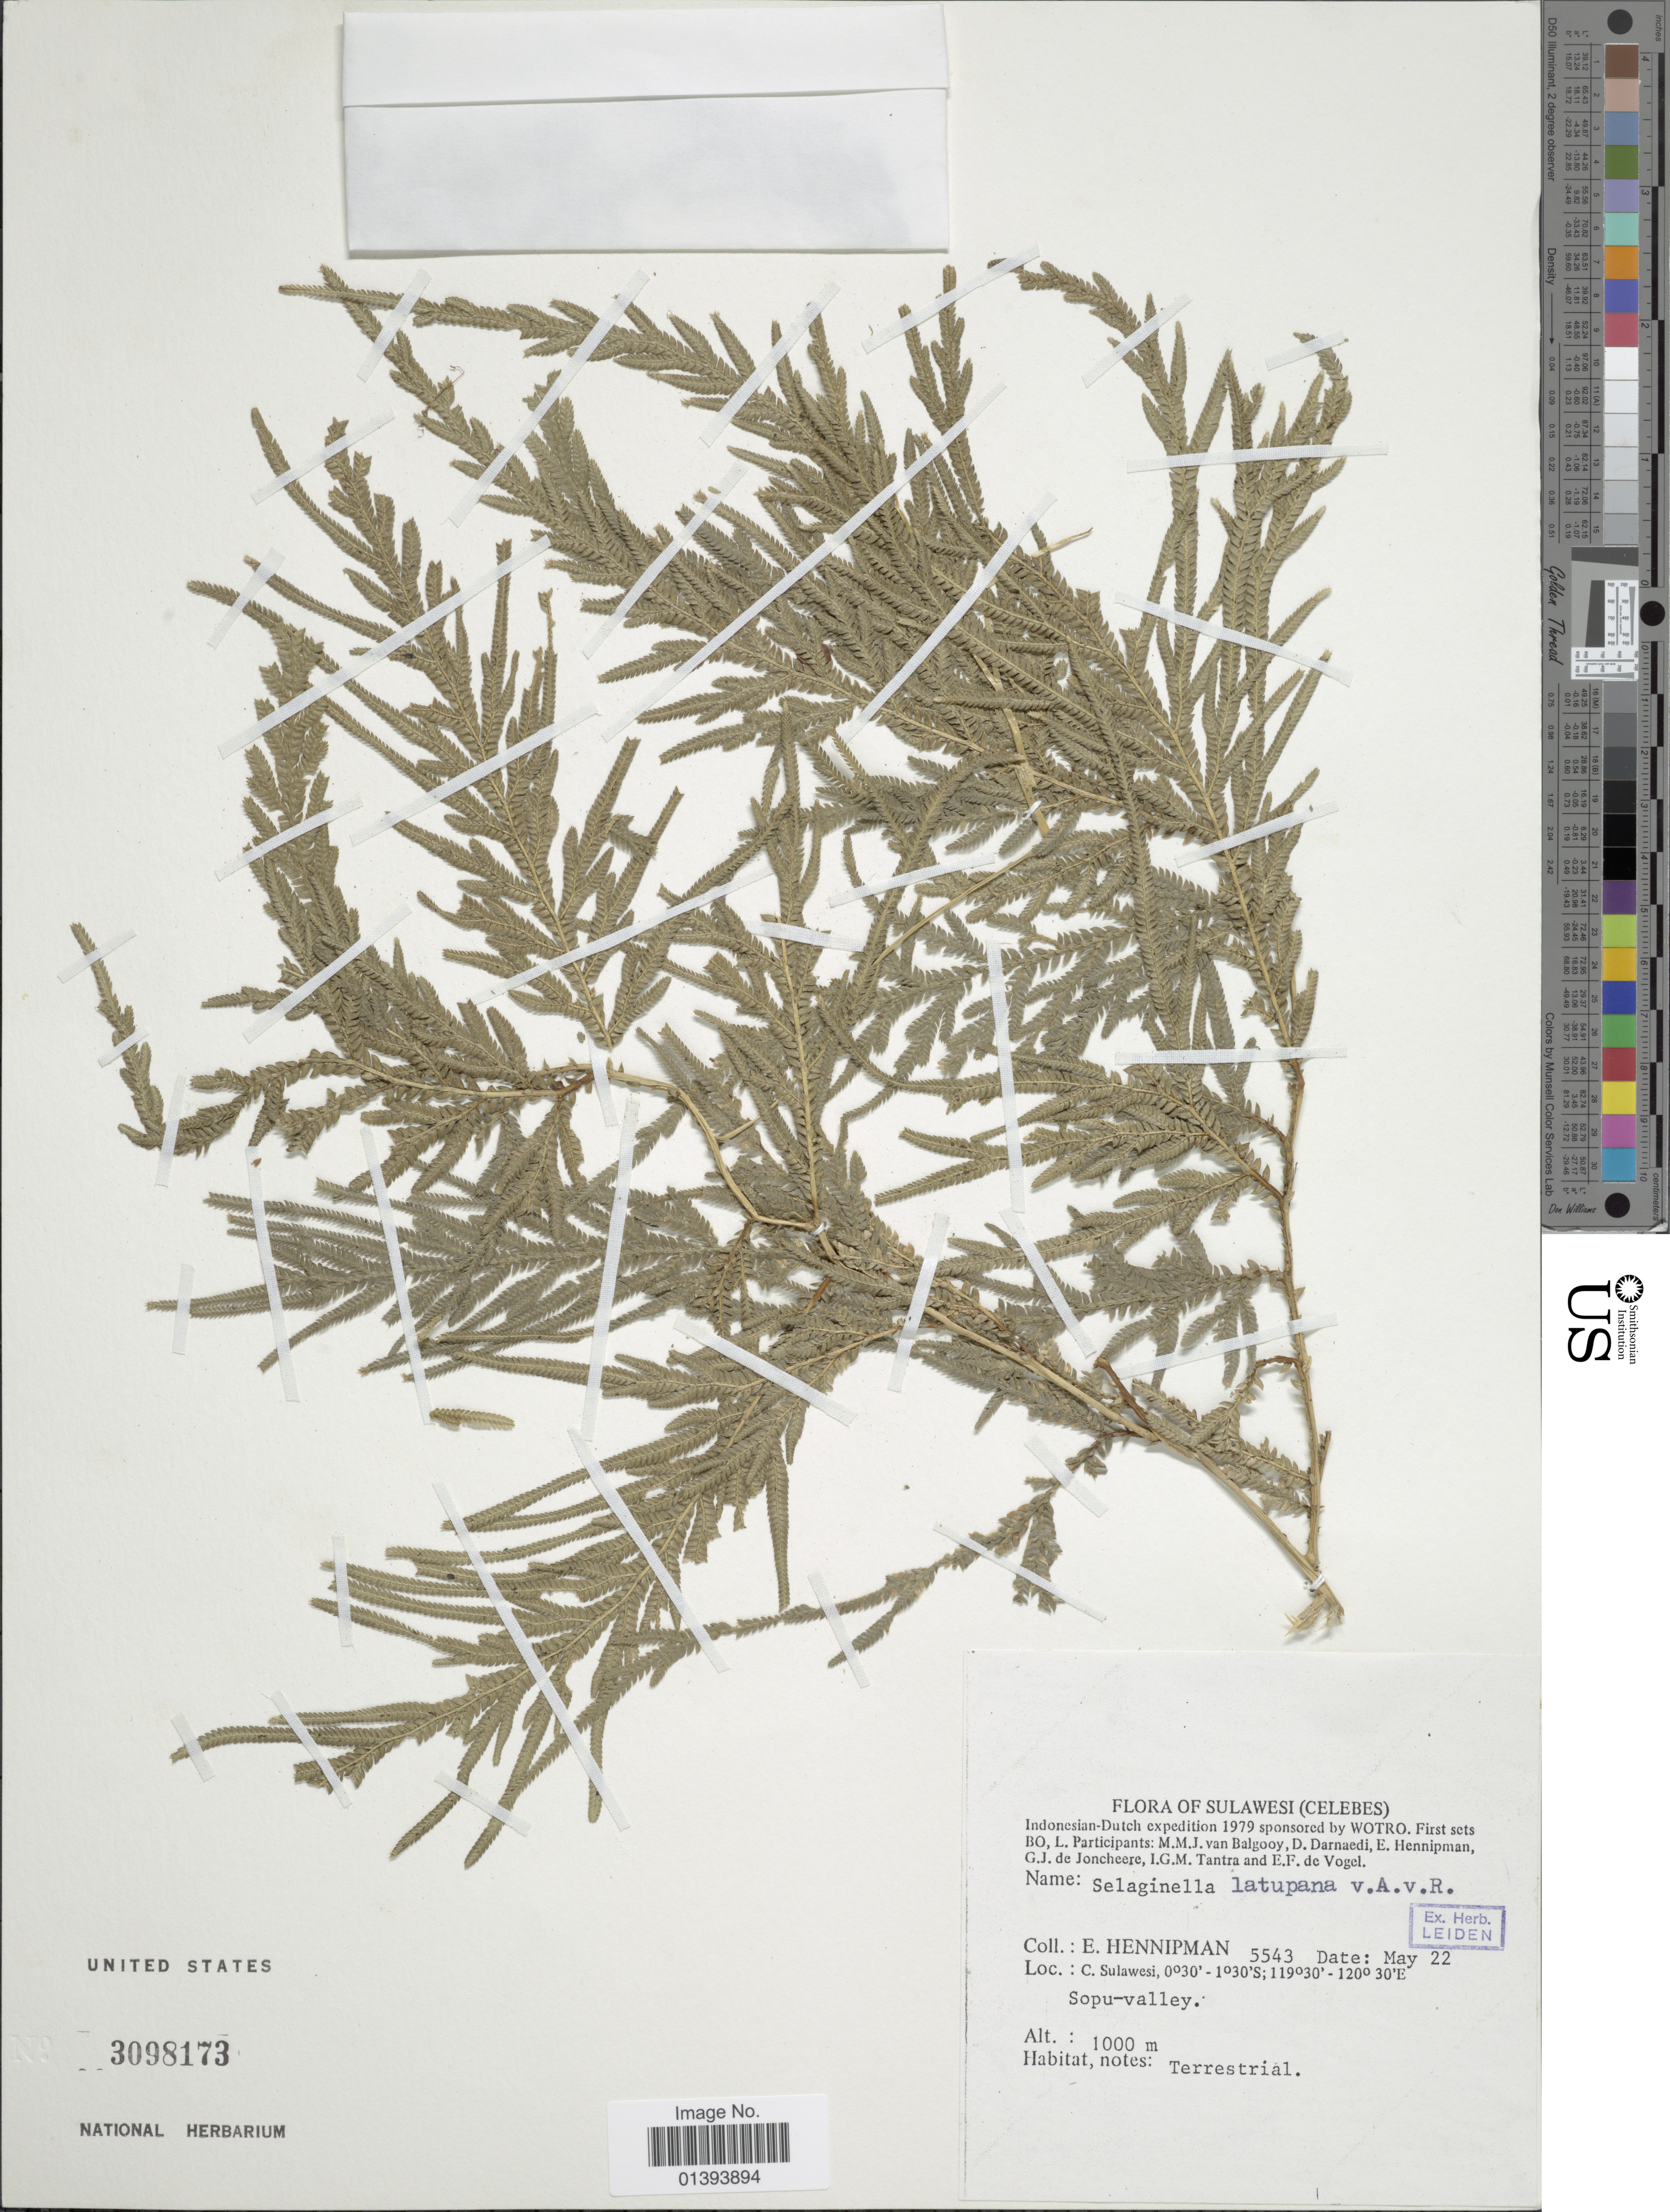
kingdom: Plantae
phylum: Tracheophyta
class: Lycopodiopsida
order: Selaginellales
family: Selaginellaceae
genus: Selaginella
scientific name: Selaginella latupana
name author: Alderw.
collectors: E. Hennipman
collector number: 5543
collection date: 1979-05-22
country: Indonesia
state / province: Sulawesi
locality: Celebes(C. Sulawesi, Sopu-valley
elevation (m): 1000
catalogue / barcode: US 3098173